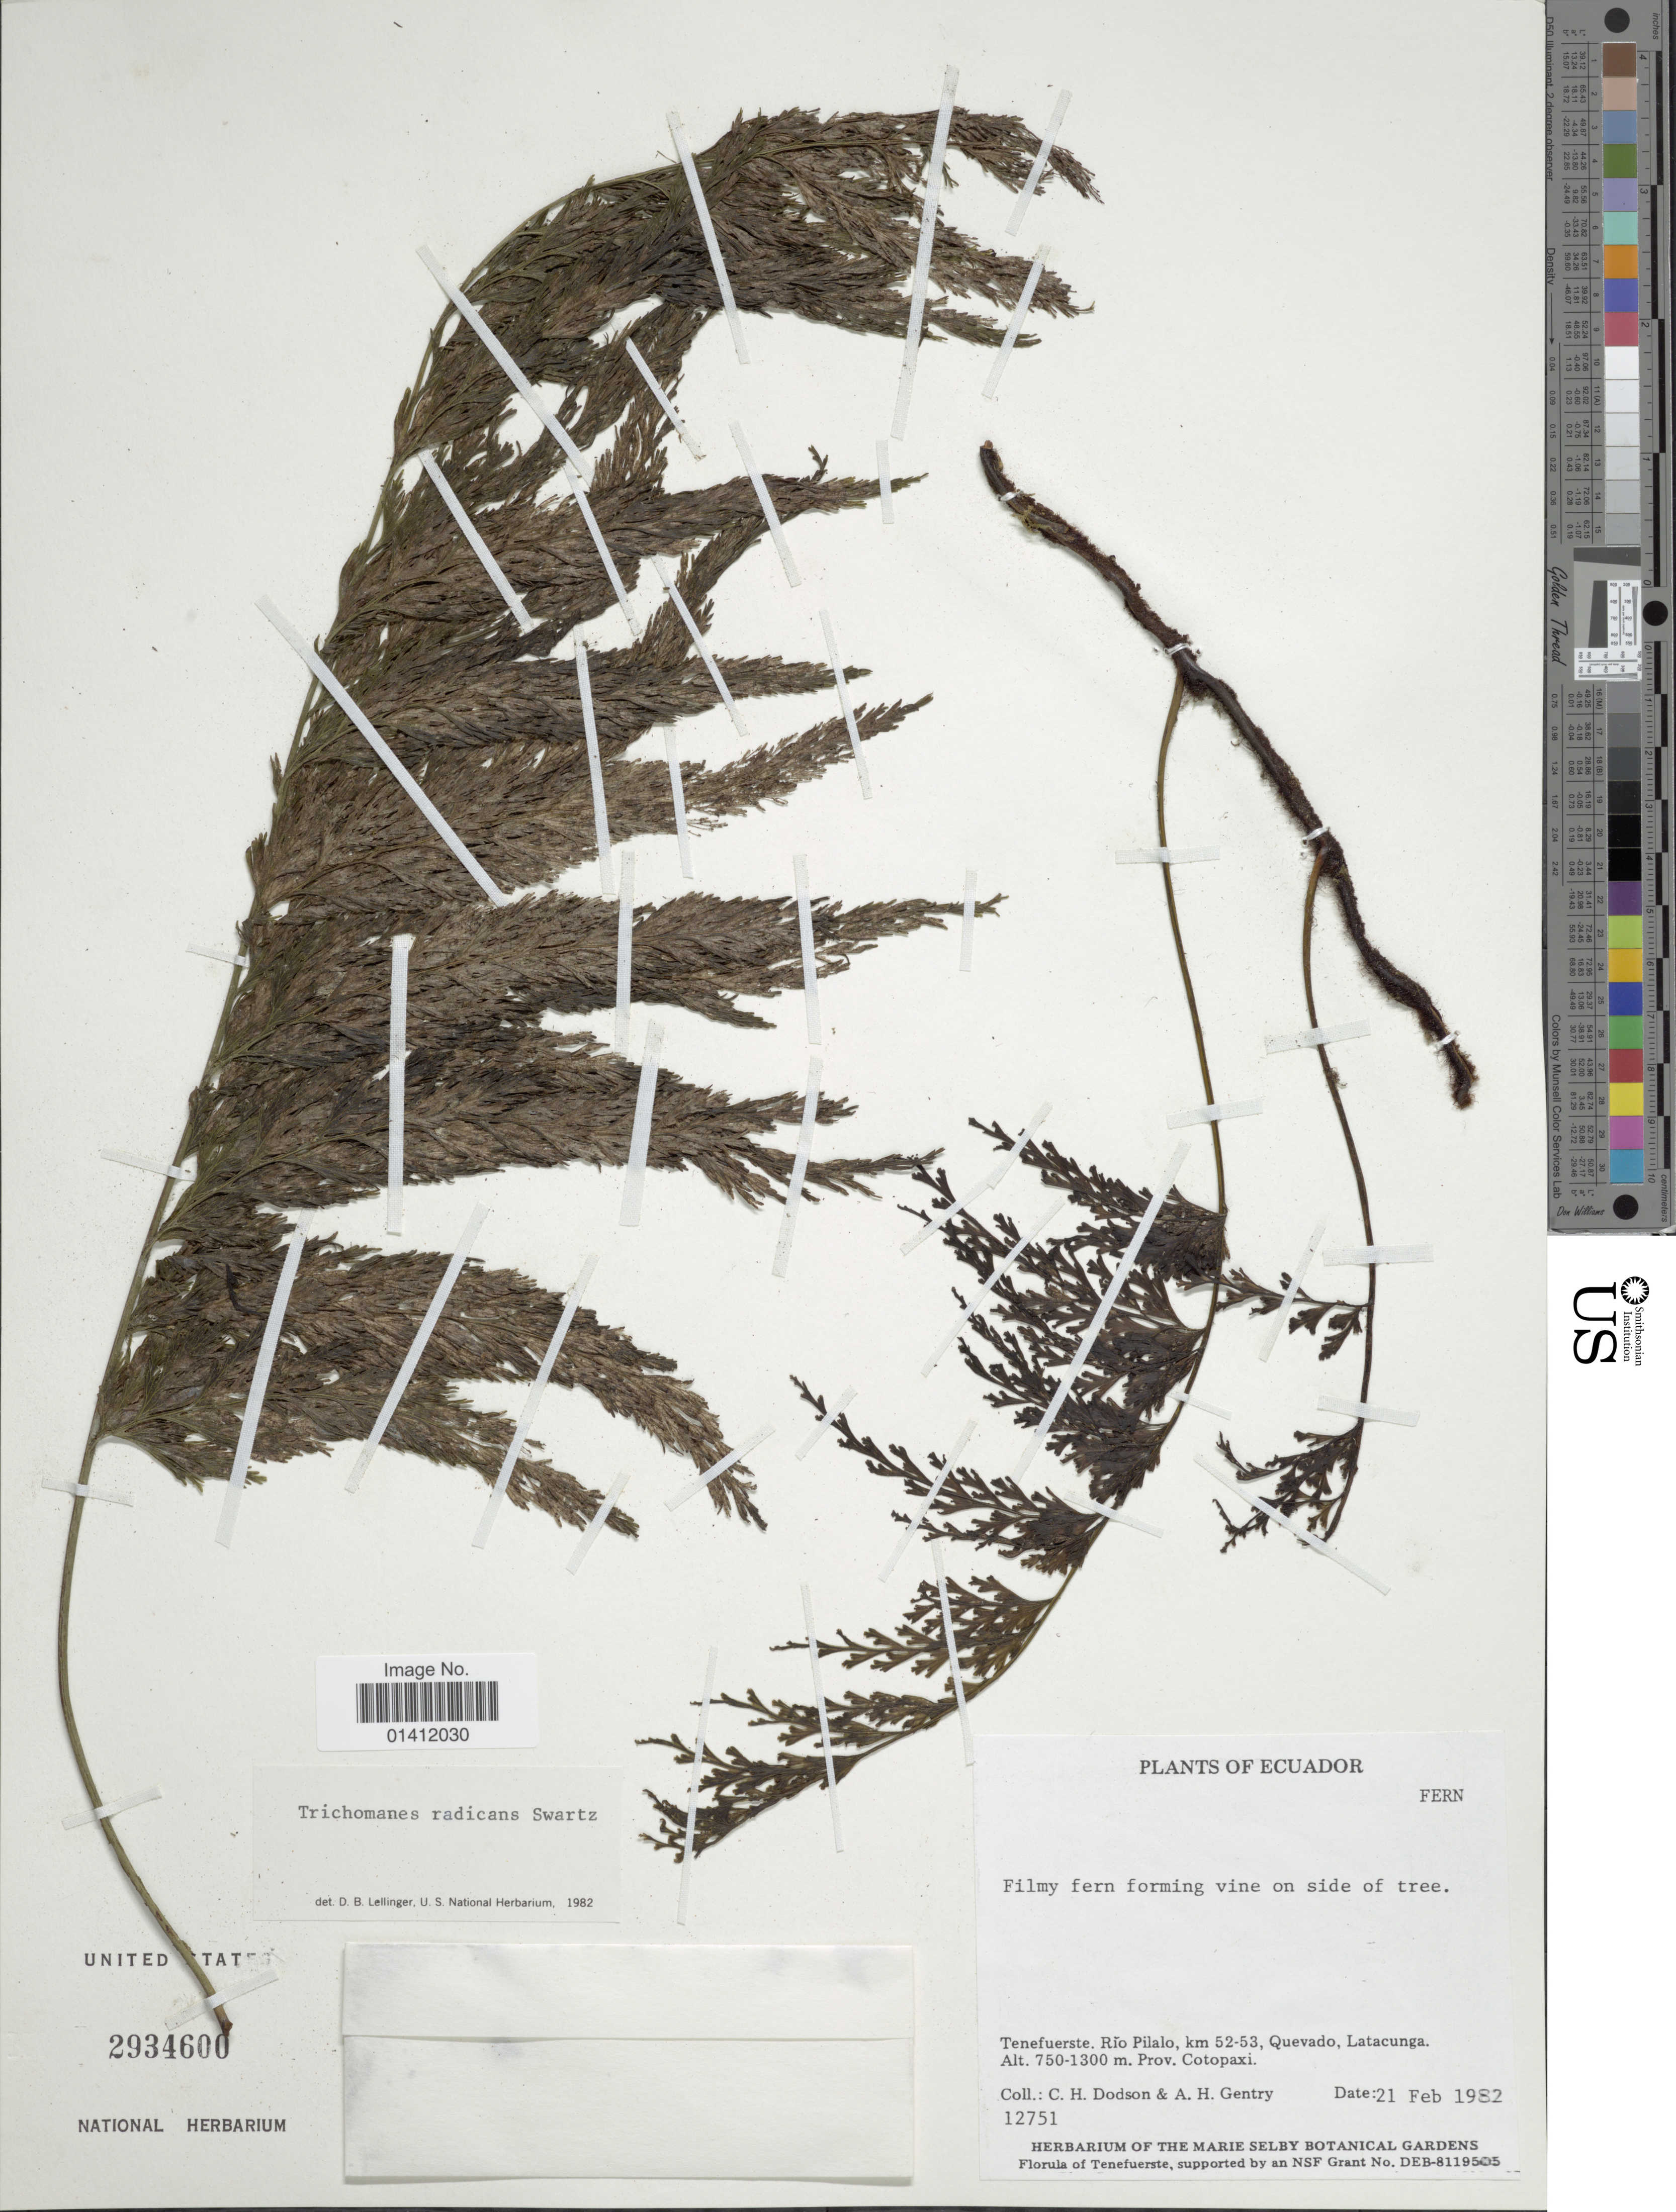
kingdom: Plantae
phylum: Tracheophyta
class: Polypodiopsida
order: Hymenophyllales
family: Hymenophyllaceae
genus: Vandenboschia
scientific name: Vandenboschia radicans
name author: (Sw.) Copel.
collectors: C. H. Dodson & A. H. Gentry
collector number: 12751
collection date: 1982-02-21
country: Ecuador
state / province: Cotopaxi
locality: Tenefuerste. Rio Pilalo, km 52-53, Quevado, Latacunga. Prov. Cotopaxi.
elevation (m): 750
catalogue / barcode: US 2934600